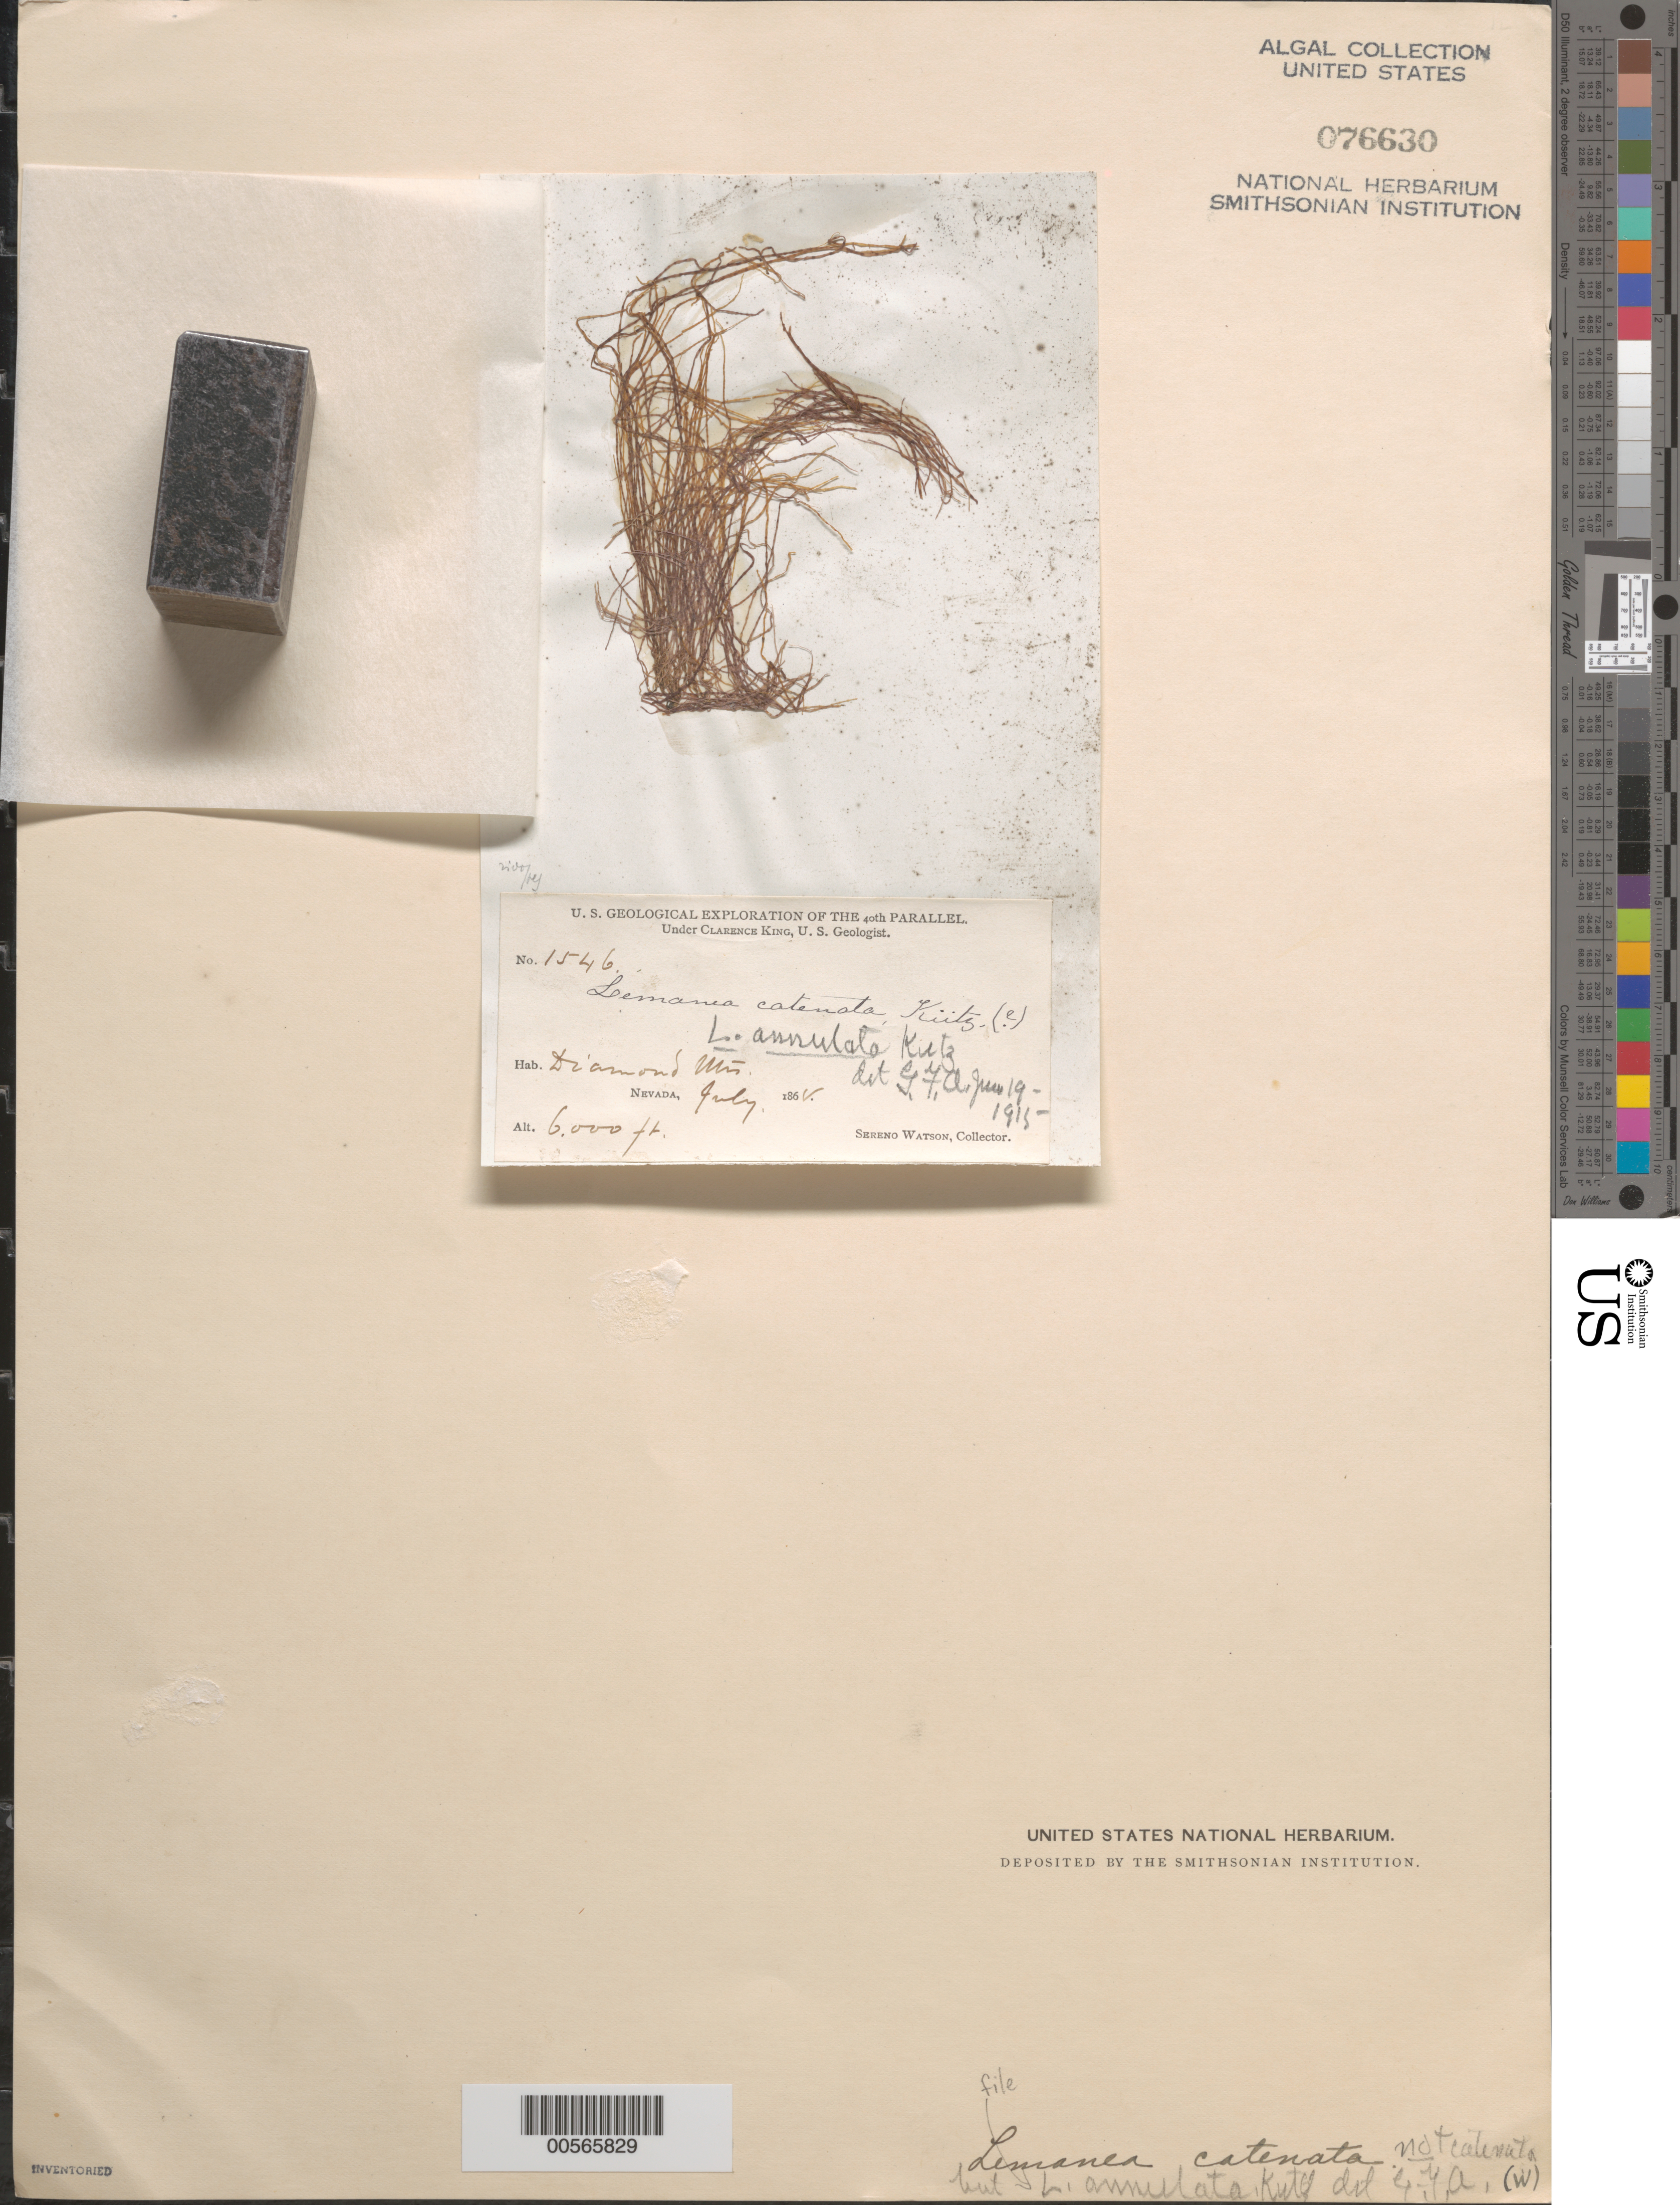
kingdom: Plantae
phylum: Rhodophyta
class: Florideophyceae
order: Batrachospermales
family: Lemaneaceae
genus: Lemanea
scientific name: Lemanea annulata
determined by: Atkinson, G. F.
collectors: S. Watson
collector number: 1546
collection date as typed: Jul 1862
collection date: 1862-07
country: United States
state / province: Nevada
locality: Diamond Mountains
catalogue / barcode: US 76630